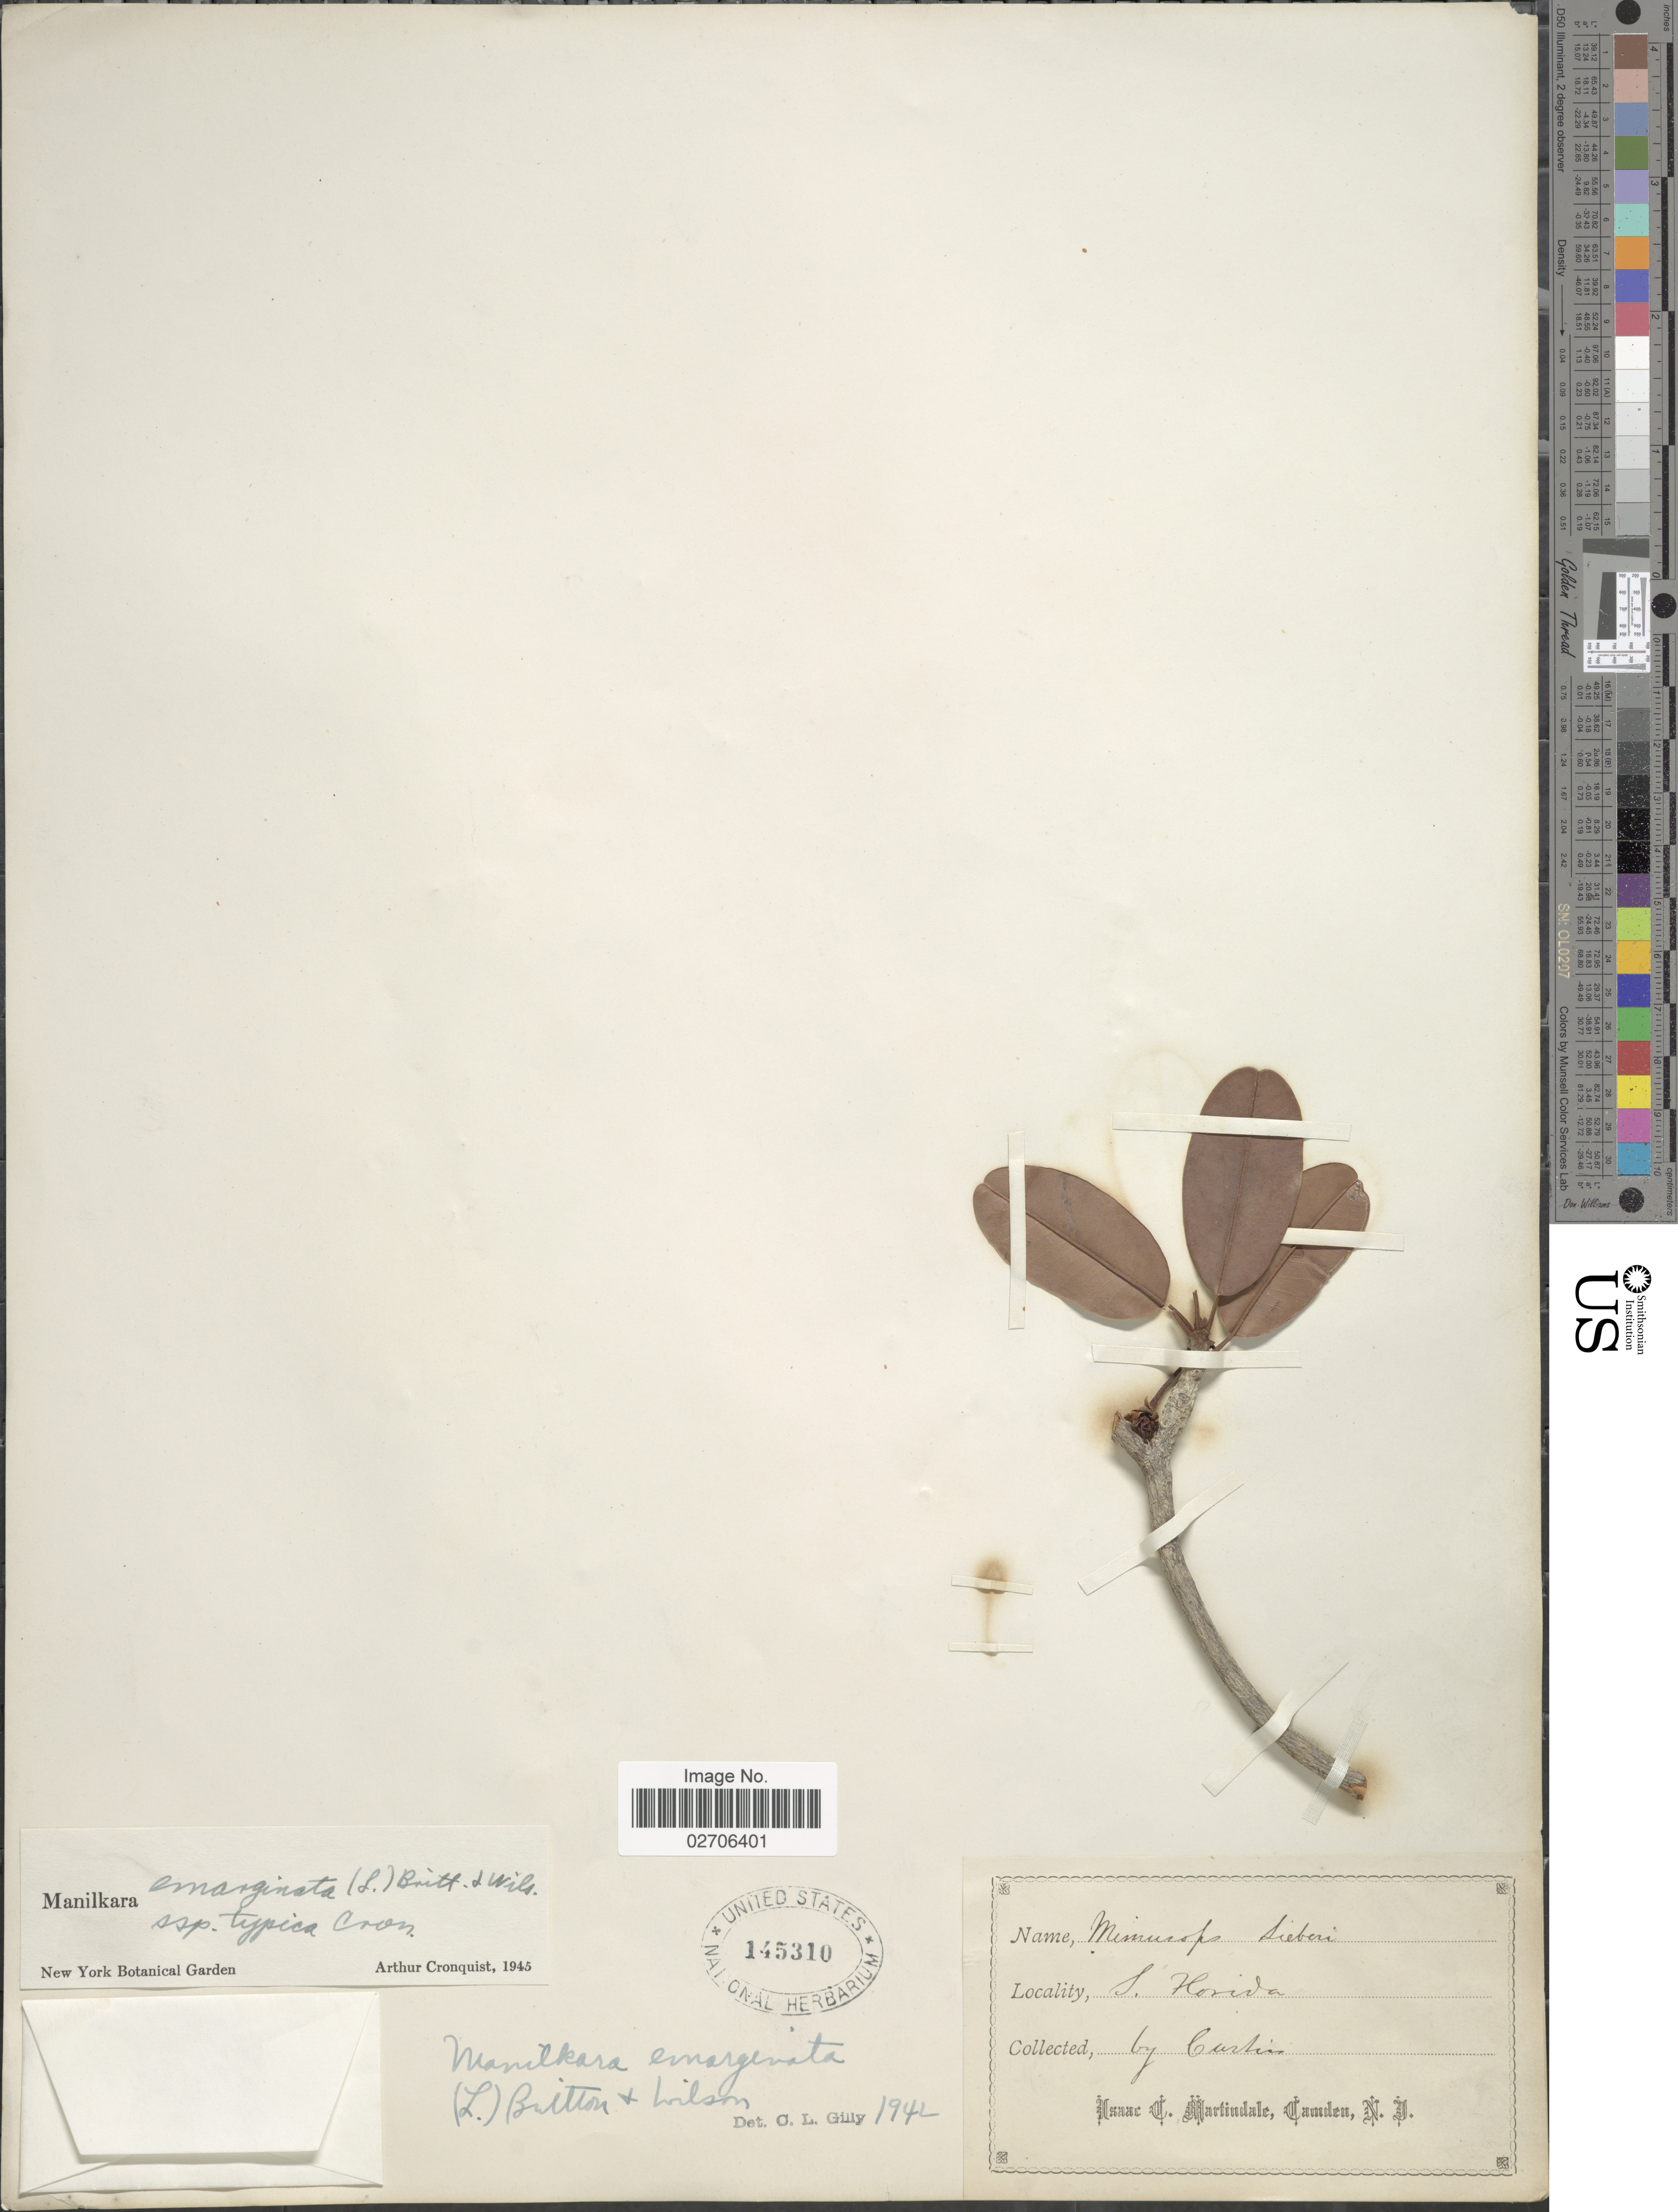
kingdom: Plantae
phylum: Tracheophyta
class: Magnoliopsida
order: Ericales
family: Sapotaceae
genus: Manilkara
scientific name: Manilkara emarginata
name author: (L.) Britton & P. Wilson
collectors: -. Curtiss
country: United States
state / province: Florida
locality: S. Florida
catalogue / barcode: US 145310